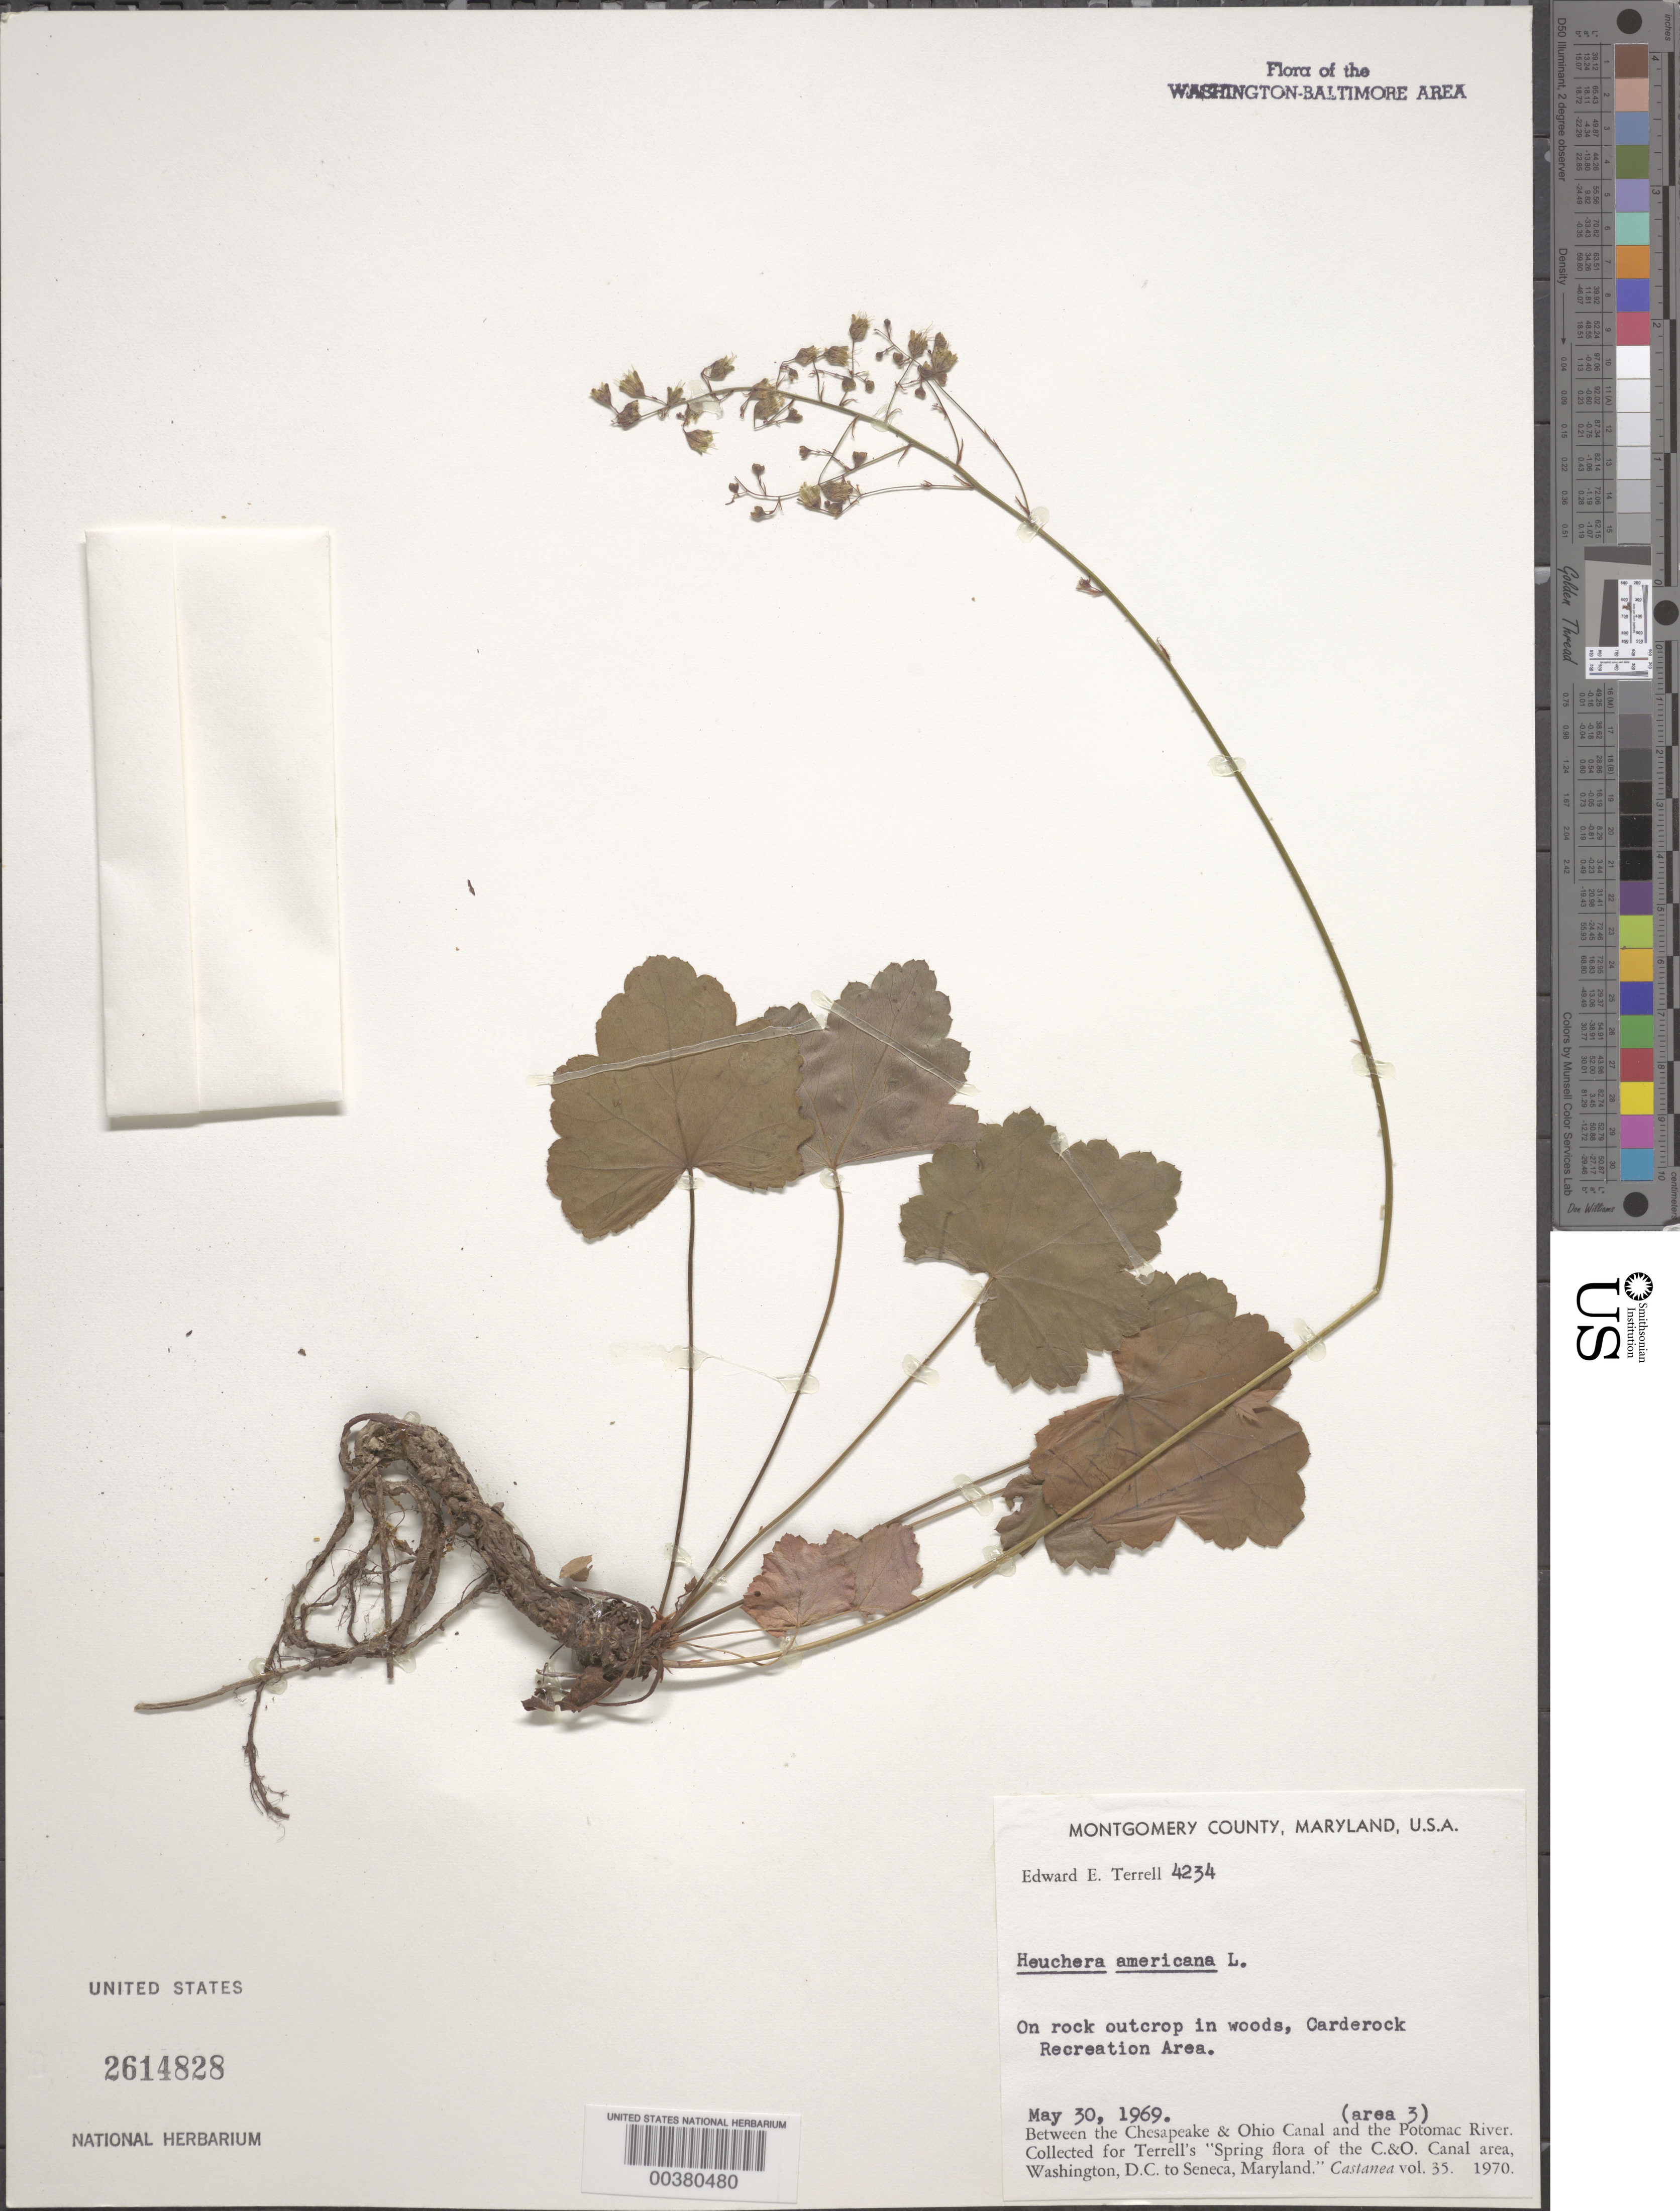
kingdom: Plantae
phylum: Tracheophyta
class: Magnoliopsida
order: Saxifragales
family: Saxifragaceae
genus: Heuchera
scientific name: Heuchera americana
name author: L.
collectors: E. E. Terrell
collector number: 4234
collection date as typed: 30 May 1969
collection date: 1969-05-30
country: United States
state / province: Maryland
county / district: Montgomery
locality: Carderock Recreation area C. & O. Canal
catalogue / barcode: US 2614828